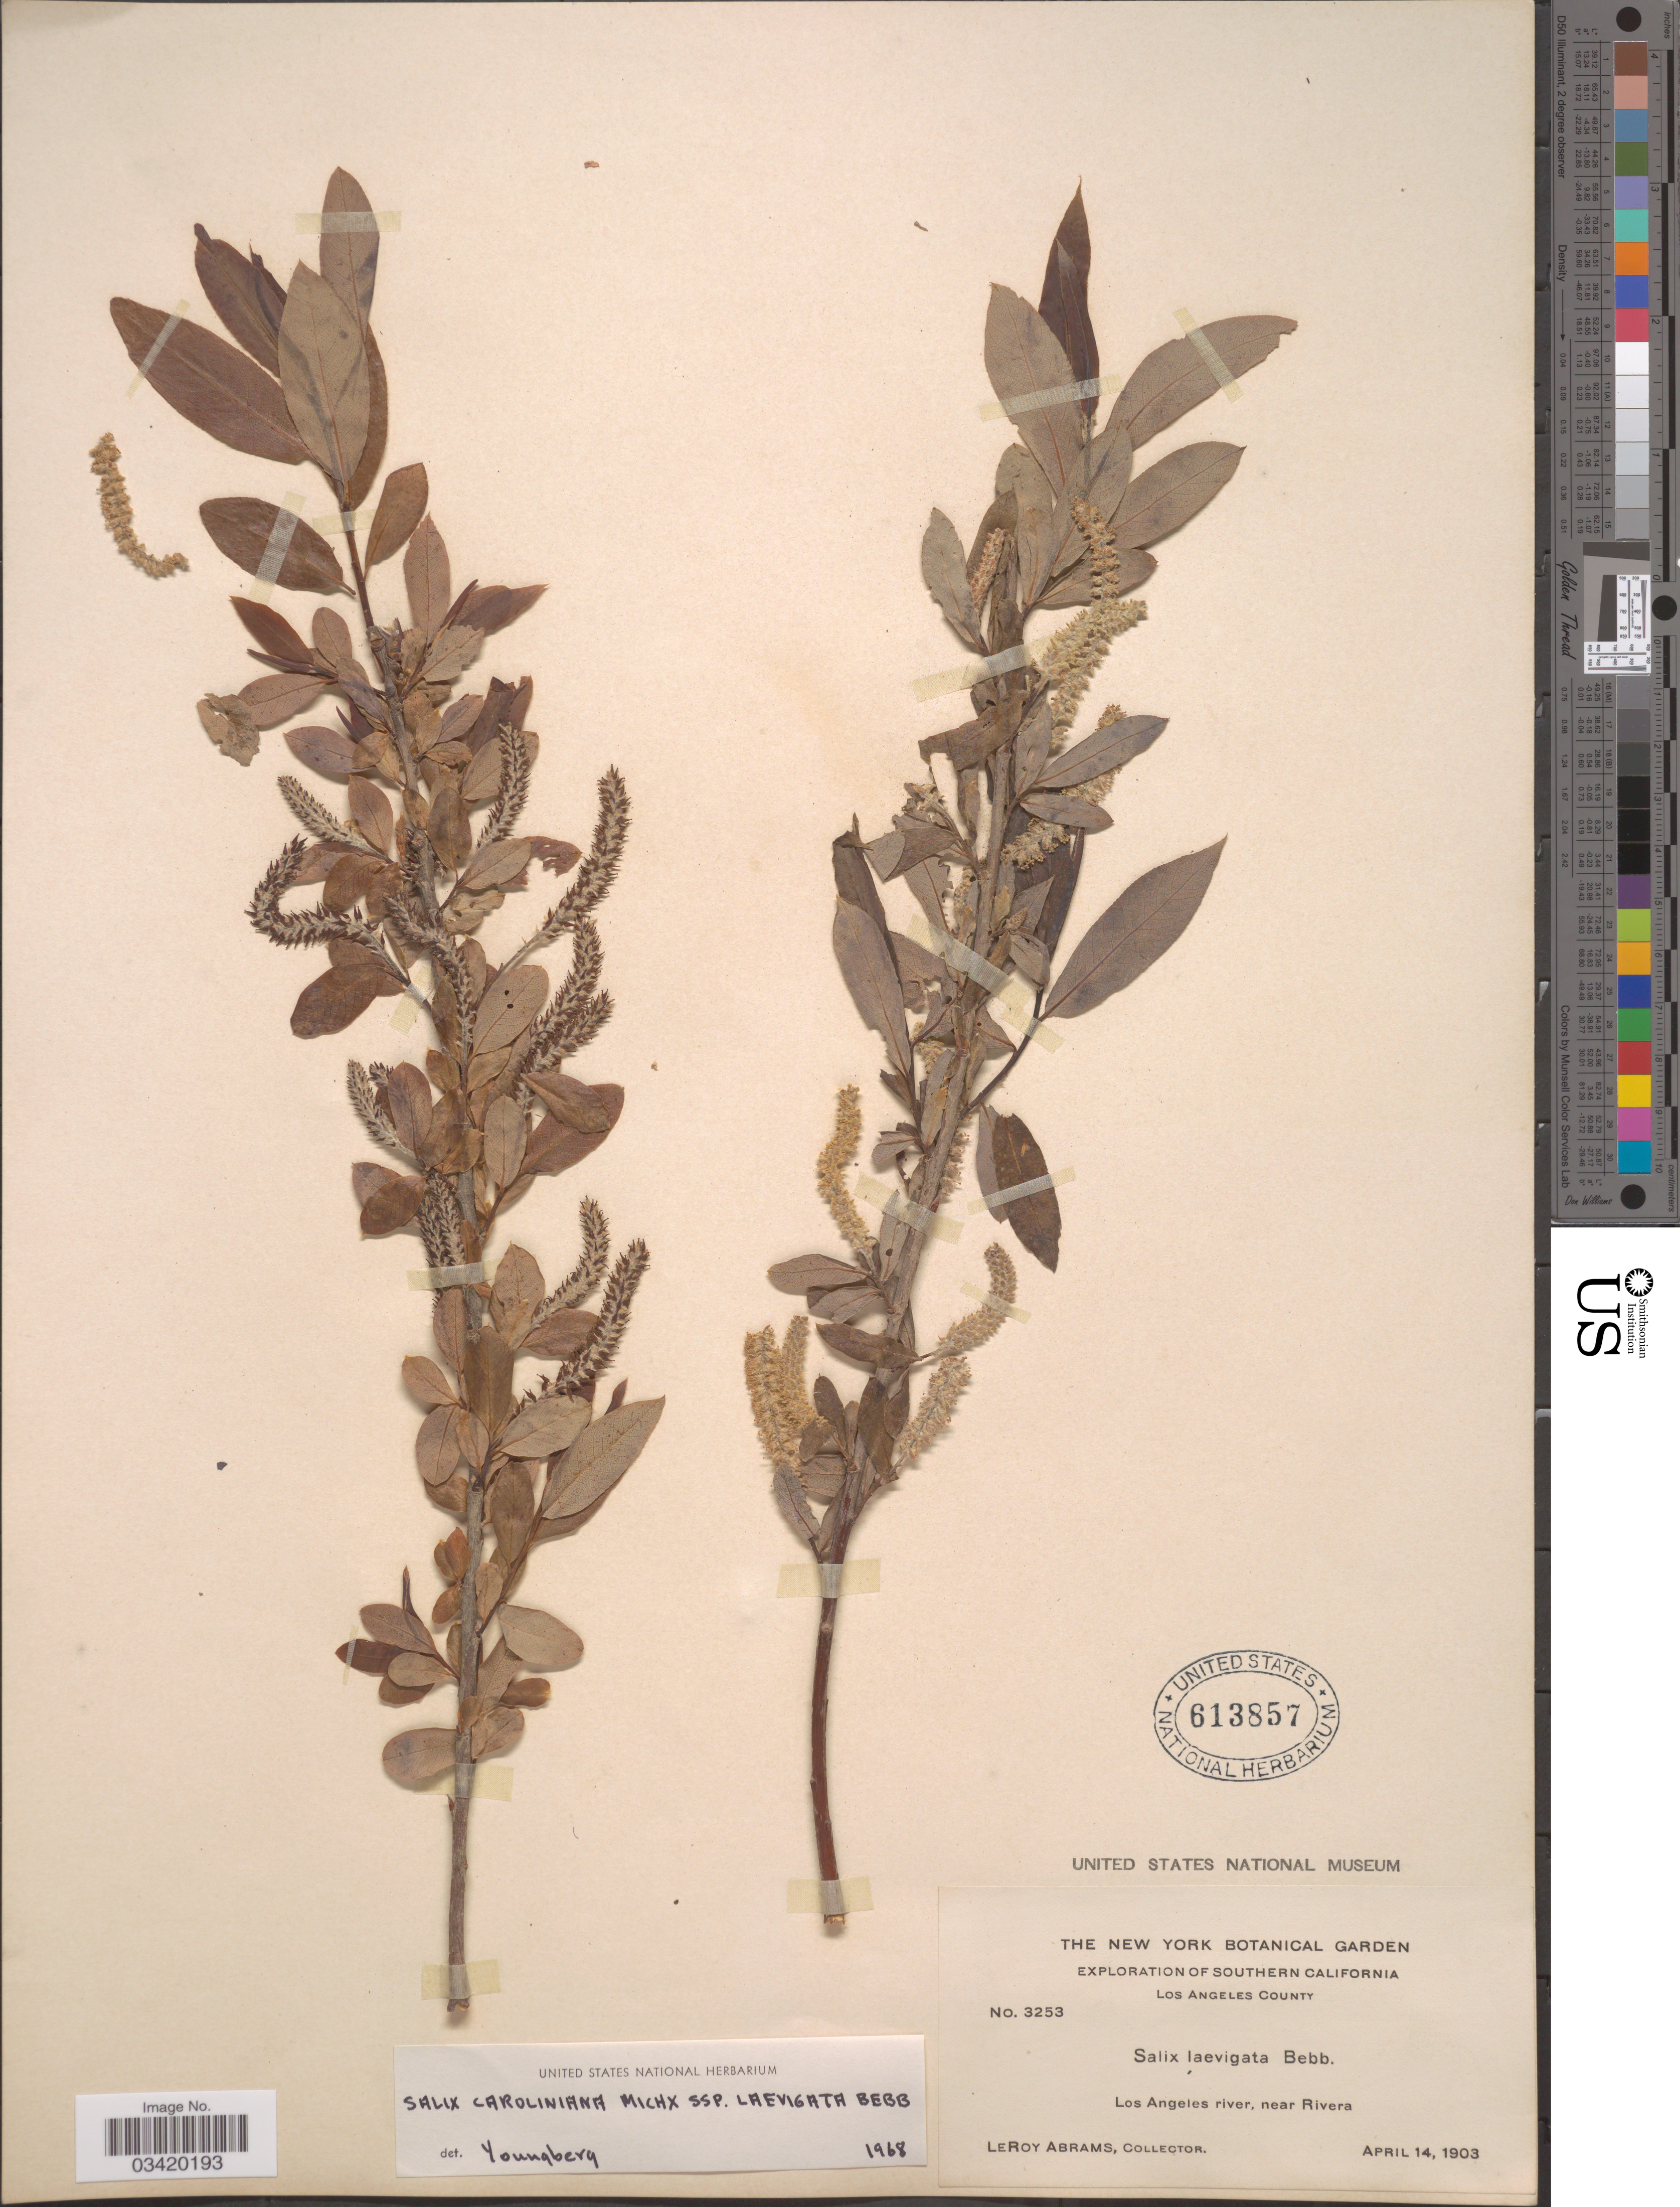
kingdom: Plantae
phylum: Tracheophyta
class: Magnoliopsida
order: Malpighiales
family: Salicaceae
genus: Salix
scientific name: Salix caroliniana subsp. laevigata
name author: Bebb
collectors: L. Abrams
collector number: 3253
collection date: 1903-04-14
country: United States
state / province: California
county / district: Los Angeles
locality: Southern California. Los Angeles County. Los Angeles river, near Rivera.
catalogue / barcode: US 613857